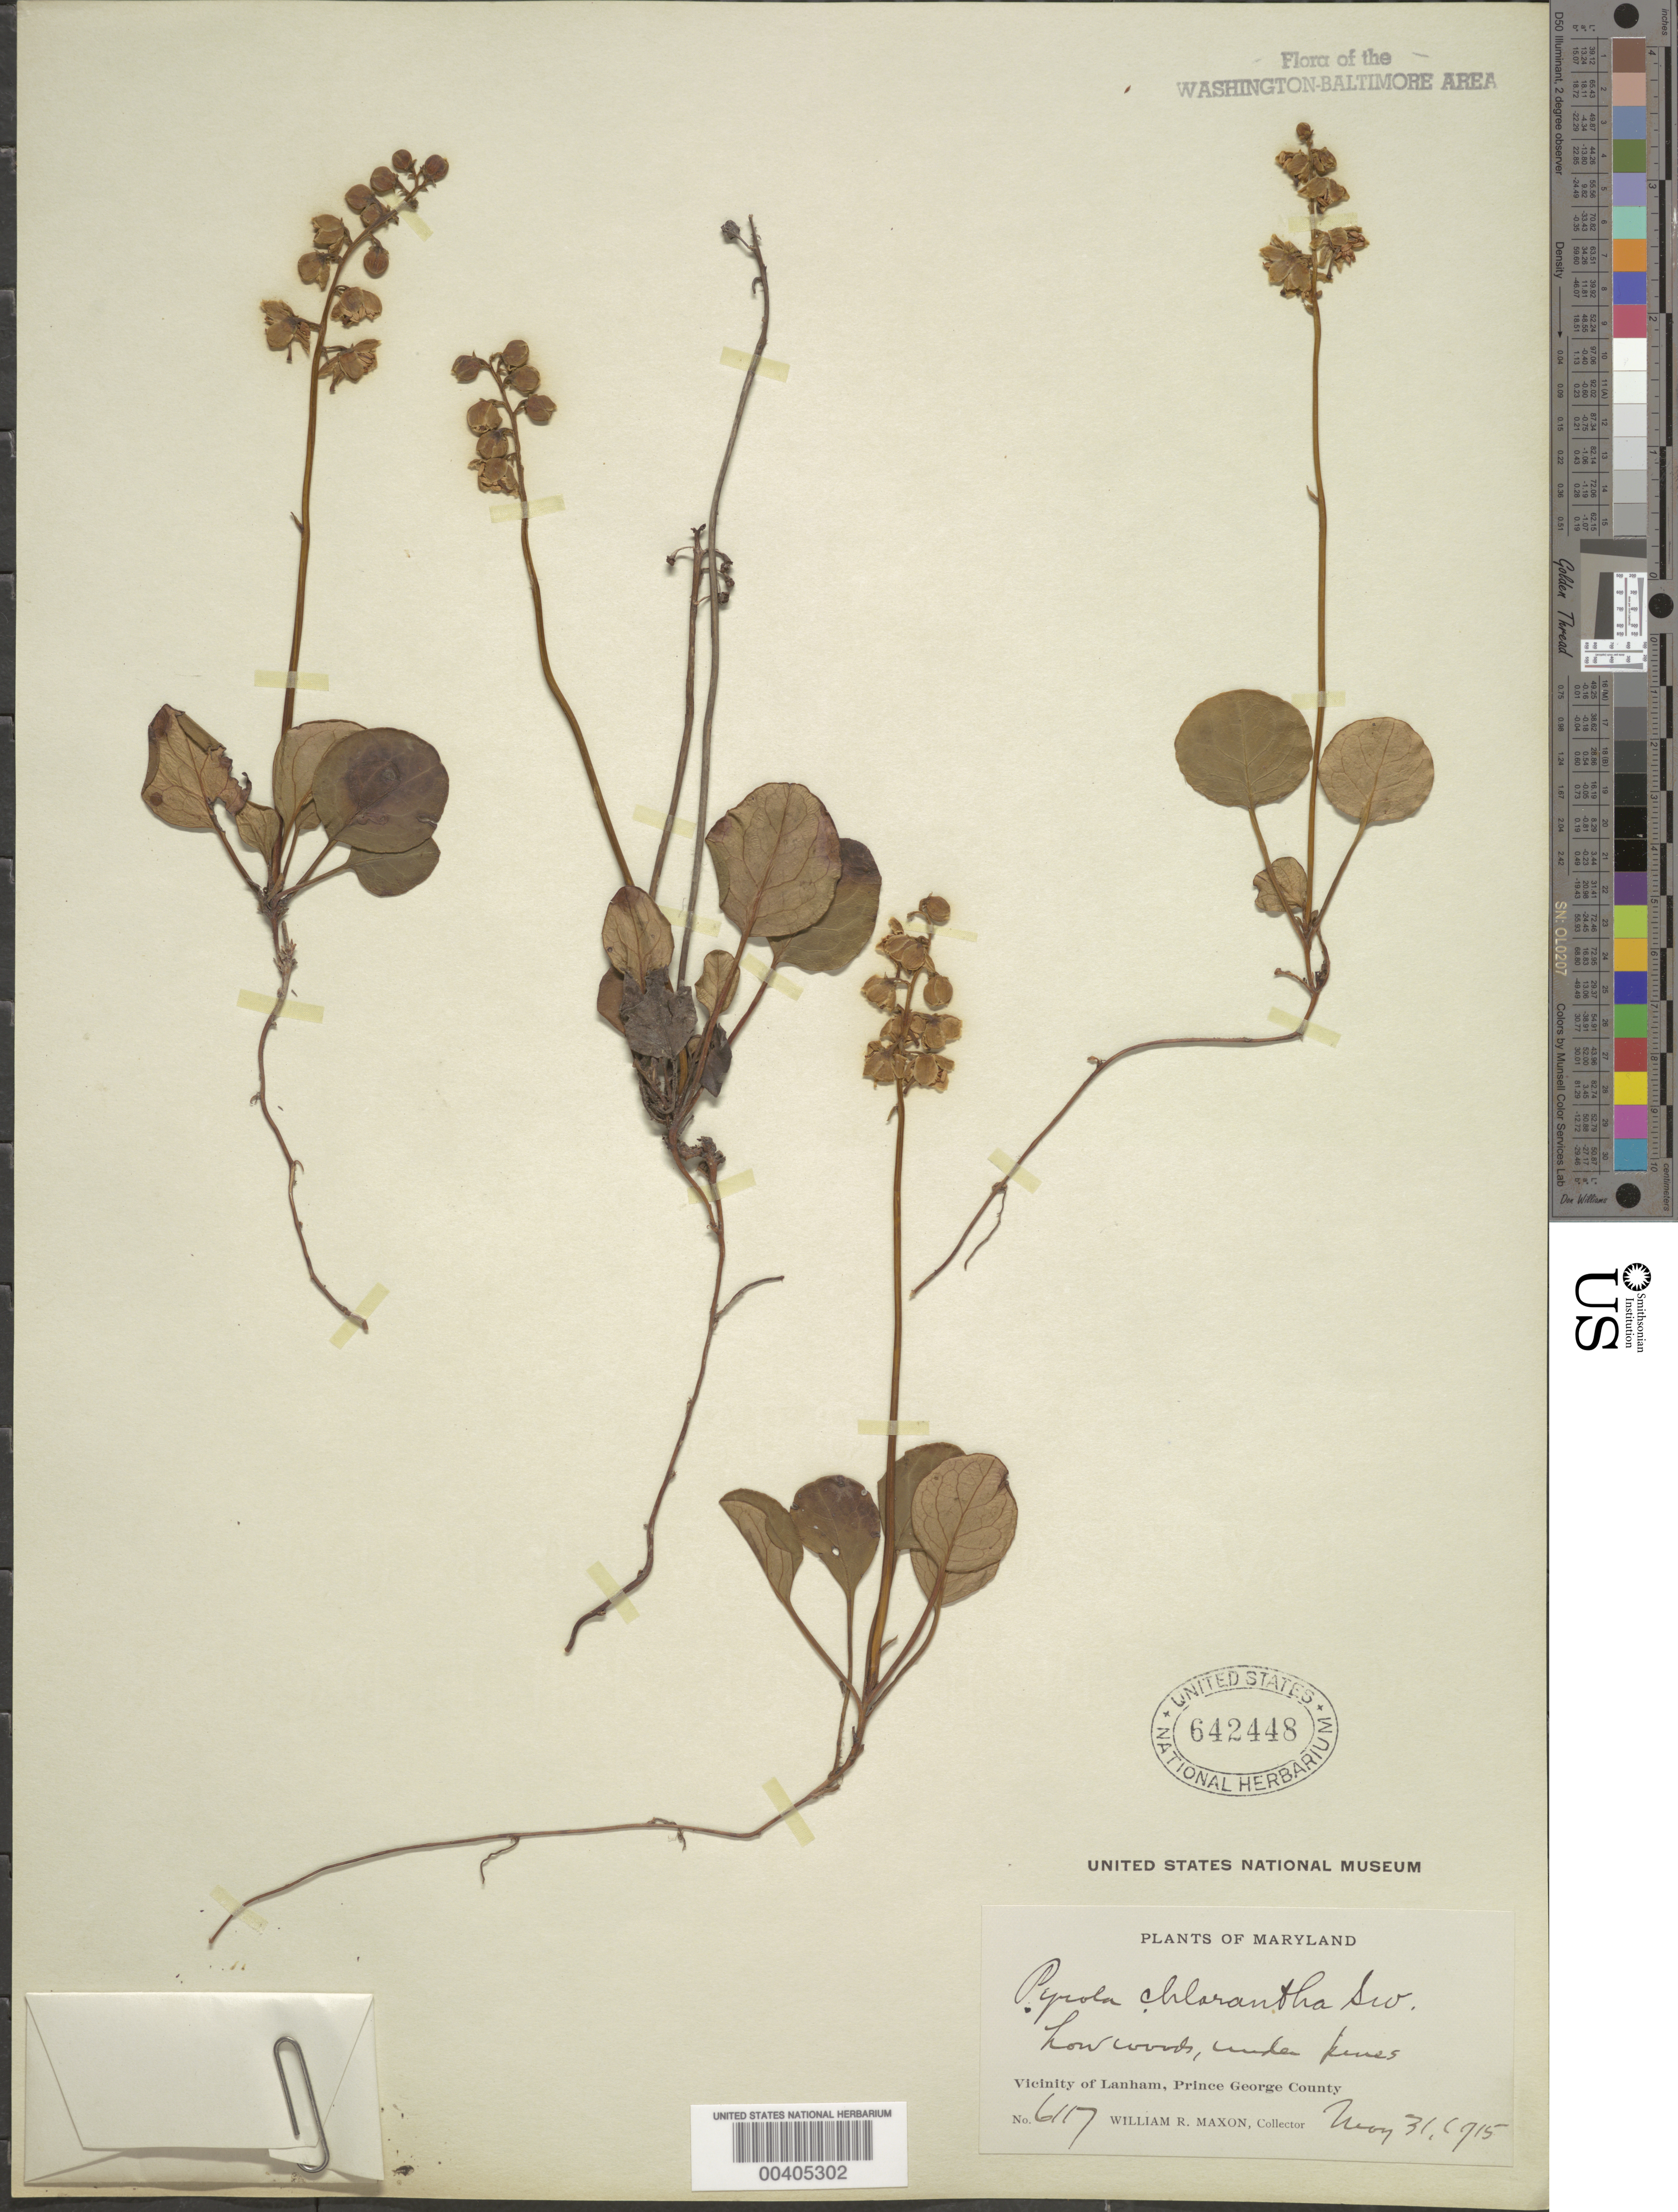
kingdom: Plantae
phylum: Tracheophyta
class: Magnoliopsida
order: Ericales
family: Ericaceae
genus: Pyrola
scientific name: Pyrola chlorantha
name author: Schweigg.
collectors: W. R. Maxon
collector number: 6117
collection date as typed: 31 May 1915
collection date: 1915-05-31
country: United States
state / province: Maryland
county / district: Prince George's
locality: Lanham vicinity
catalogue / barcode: US 642448